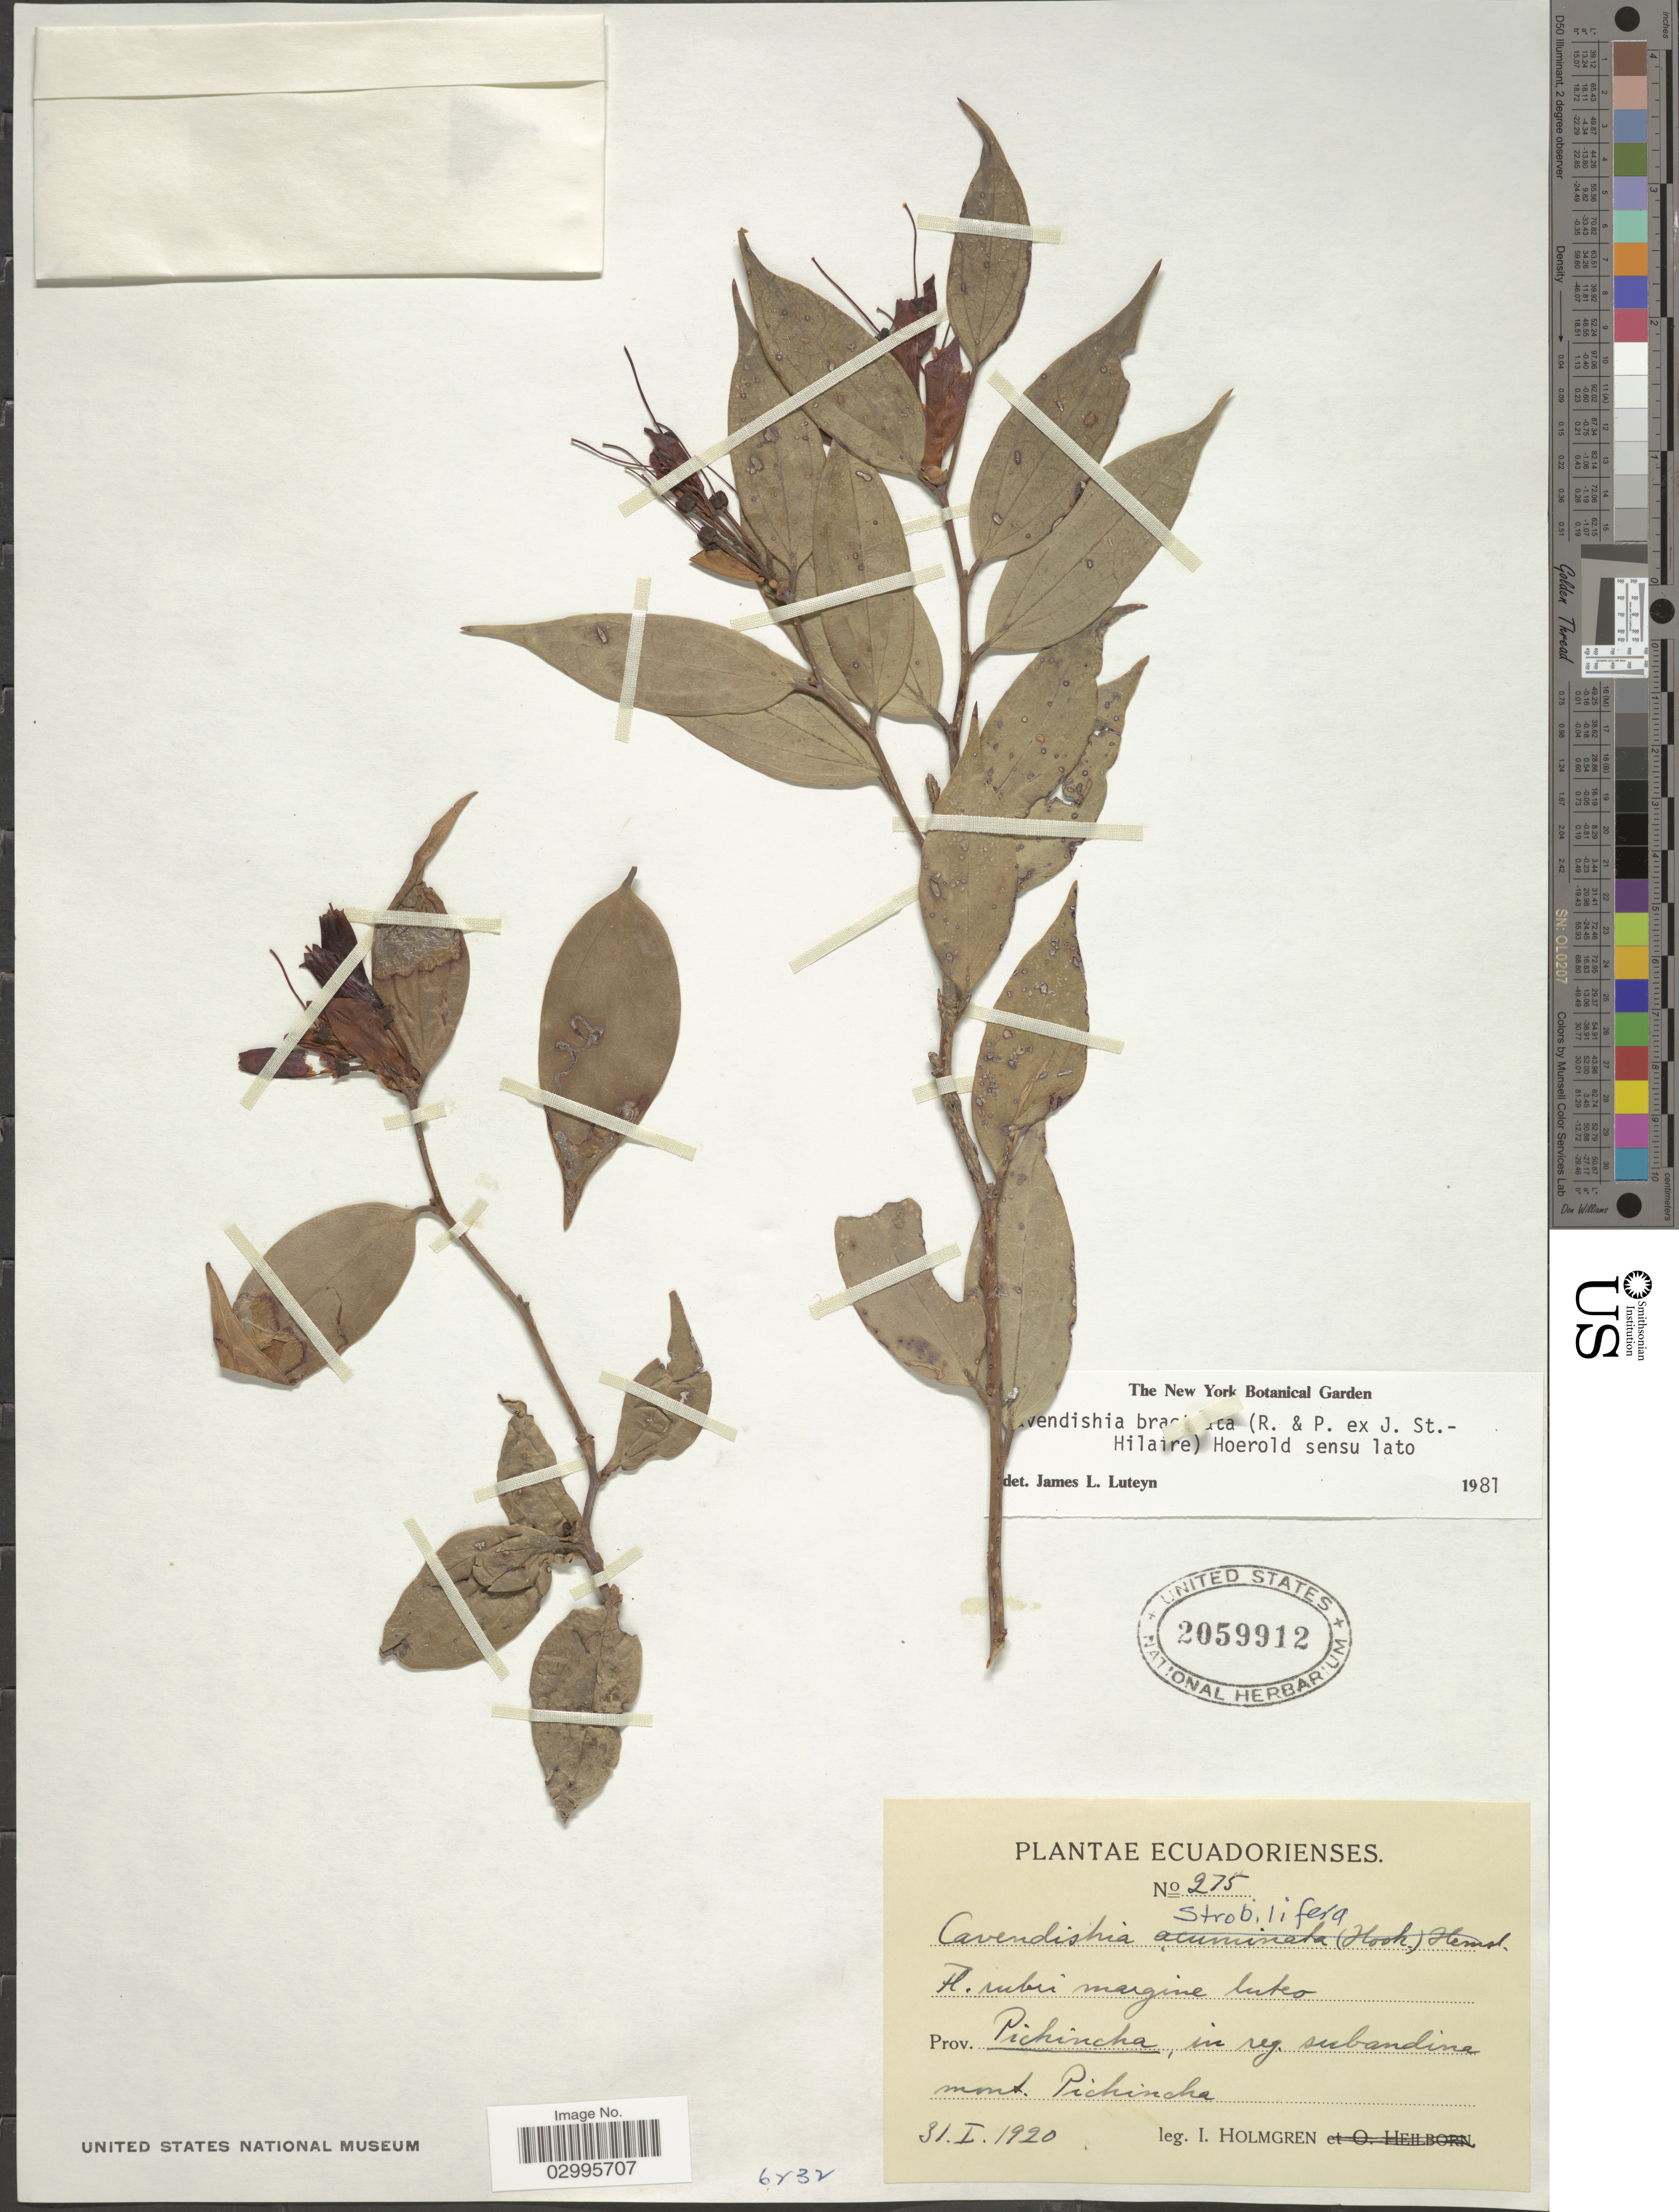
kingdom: Plantae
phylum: Tracheophyta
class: Magnoliopsida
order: Ericales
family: Ericaceae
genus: Cavendishia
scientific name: Cavendishia bracteata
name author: (Ruiz & Pav. ex J. St.-Hil.) Hoerold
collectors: I. Holmgren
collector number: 275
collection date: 1920-01-31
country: Ecuador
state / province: Pichincha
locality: In reg. subandina mont. Pichincha.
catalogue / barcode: US 2059912